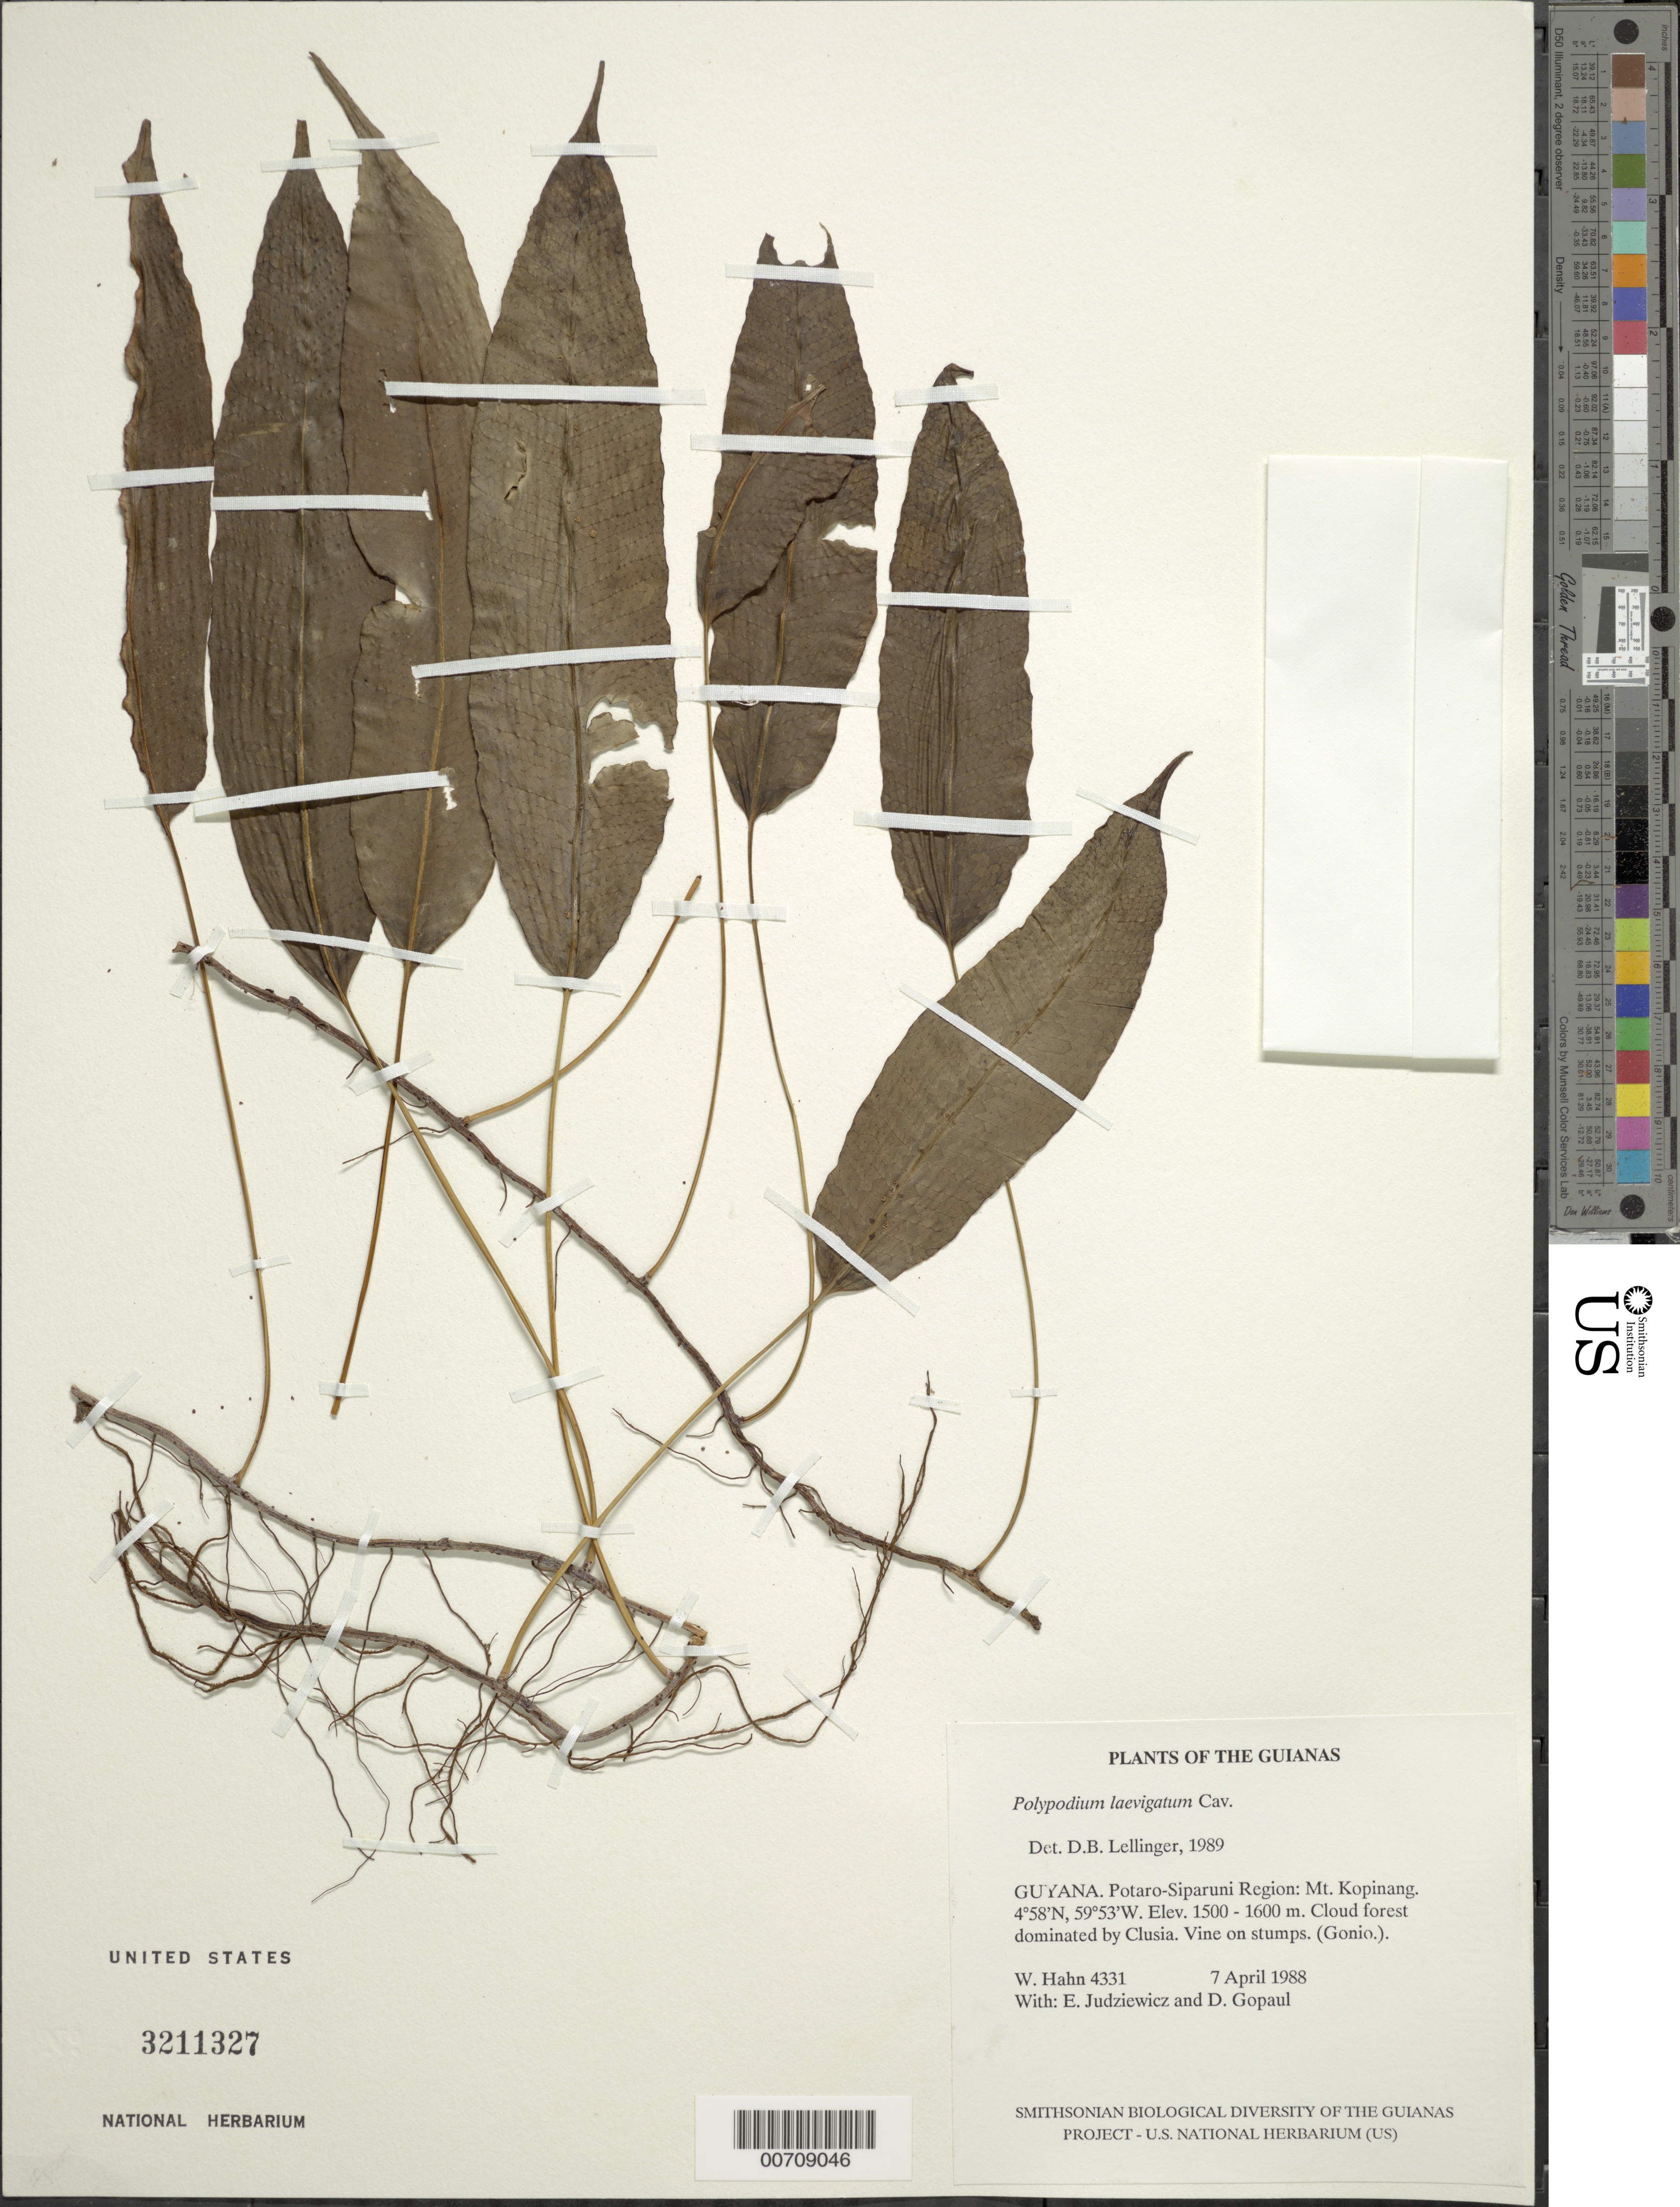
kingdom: Plantae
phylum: Tracheophyta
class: Polypodiopsida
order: Polypodiales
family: Polypodiaceae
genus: Serpocaulon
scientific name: Serpocaulon levigatum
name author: (Cav.) A.R. Sm.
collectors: W. Hahn, E. J. Judziewicz & D. Gopaul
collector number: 4331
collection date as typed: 7 April 1988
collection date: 1988-04-07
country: Guyana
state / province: Potaro-Siparuni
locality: Mt. Kopinang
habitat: Cloud forest dominated by Clusia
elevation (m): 1500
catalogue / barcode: US 3211327